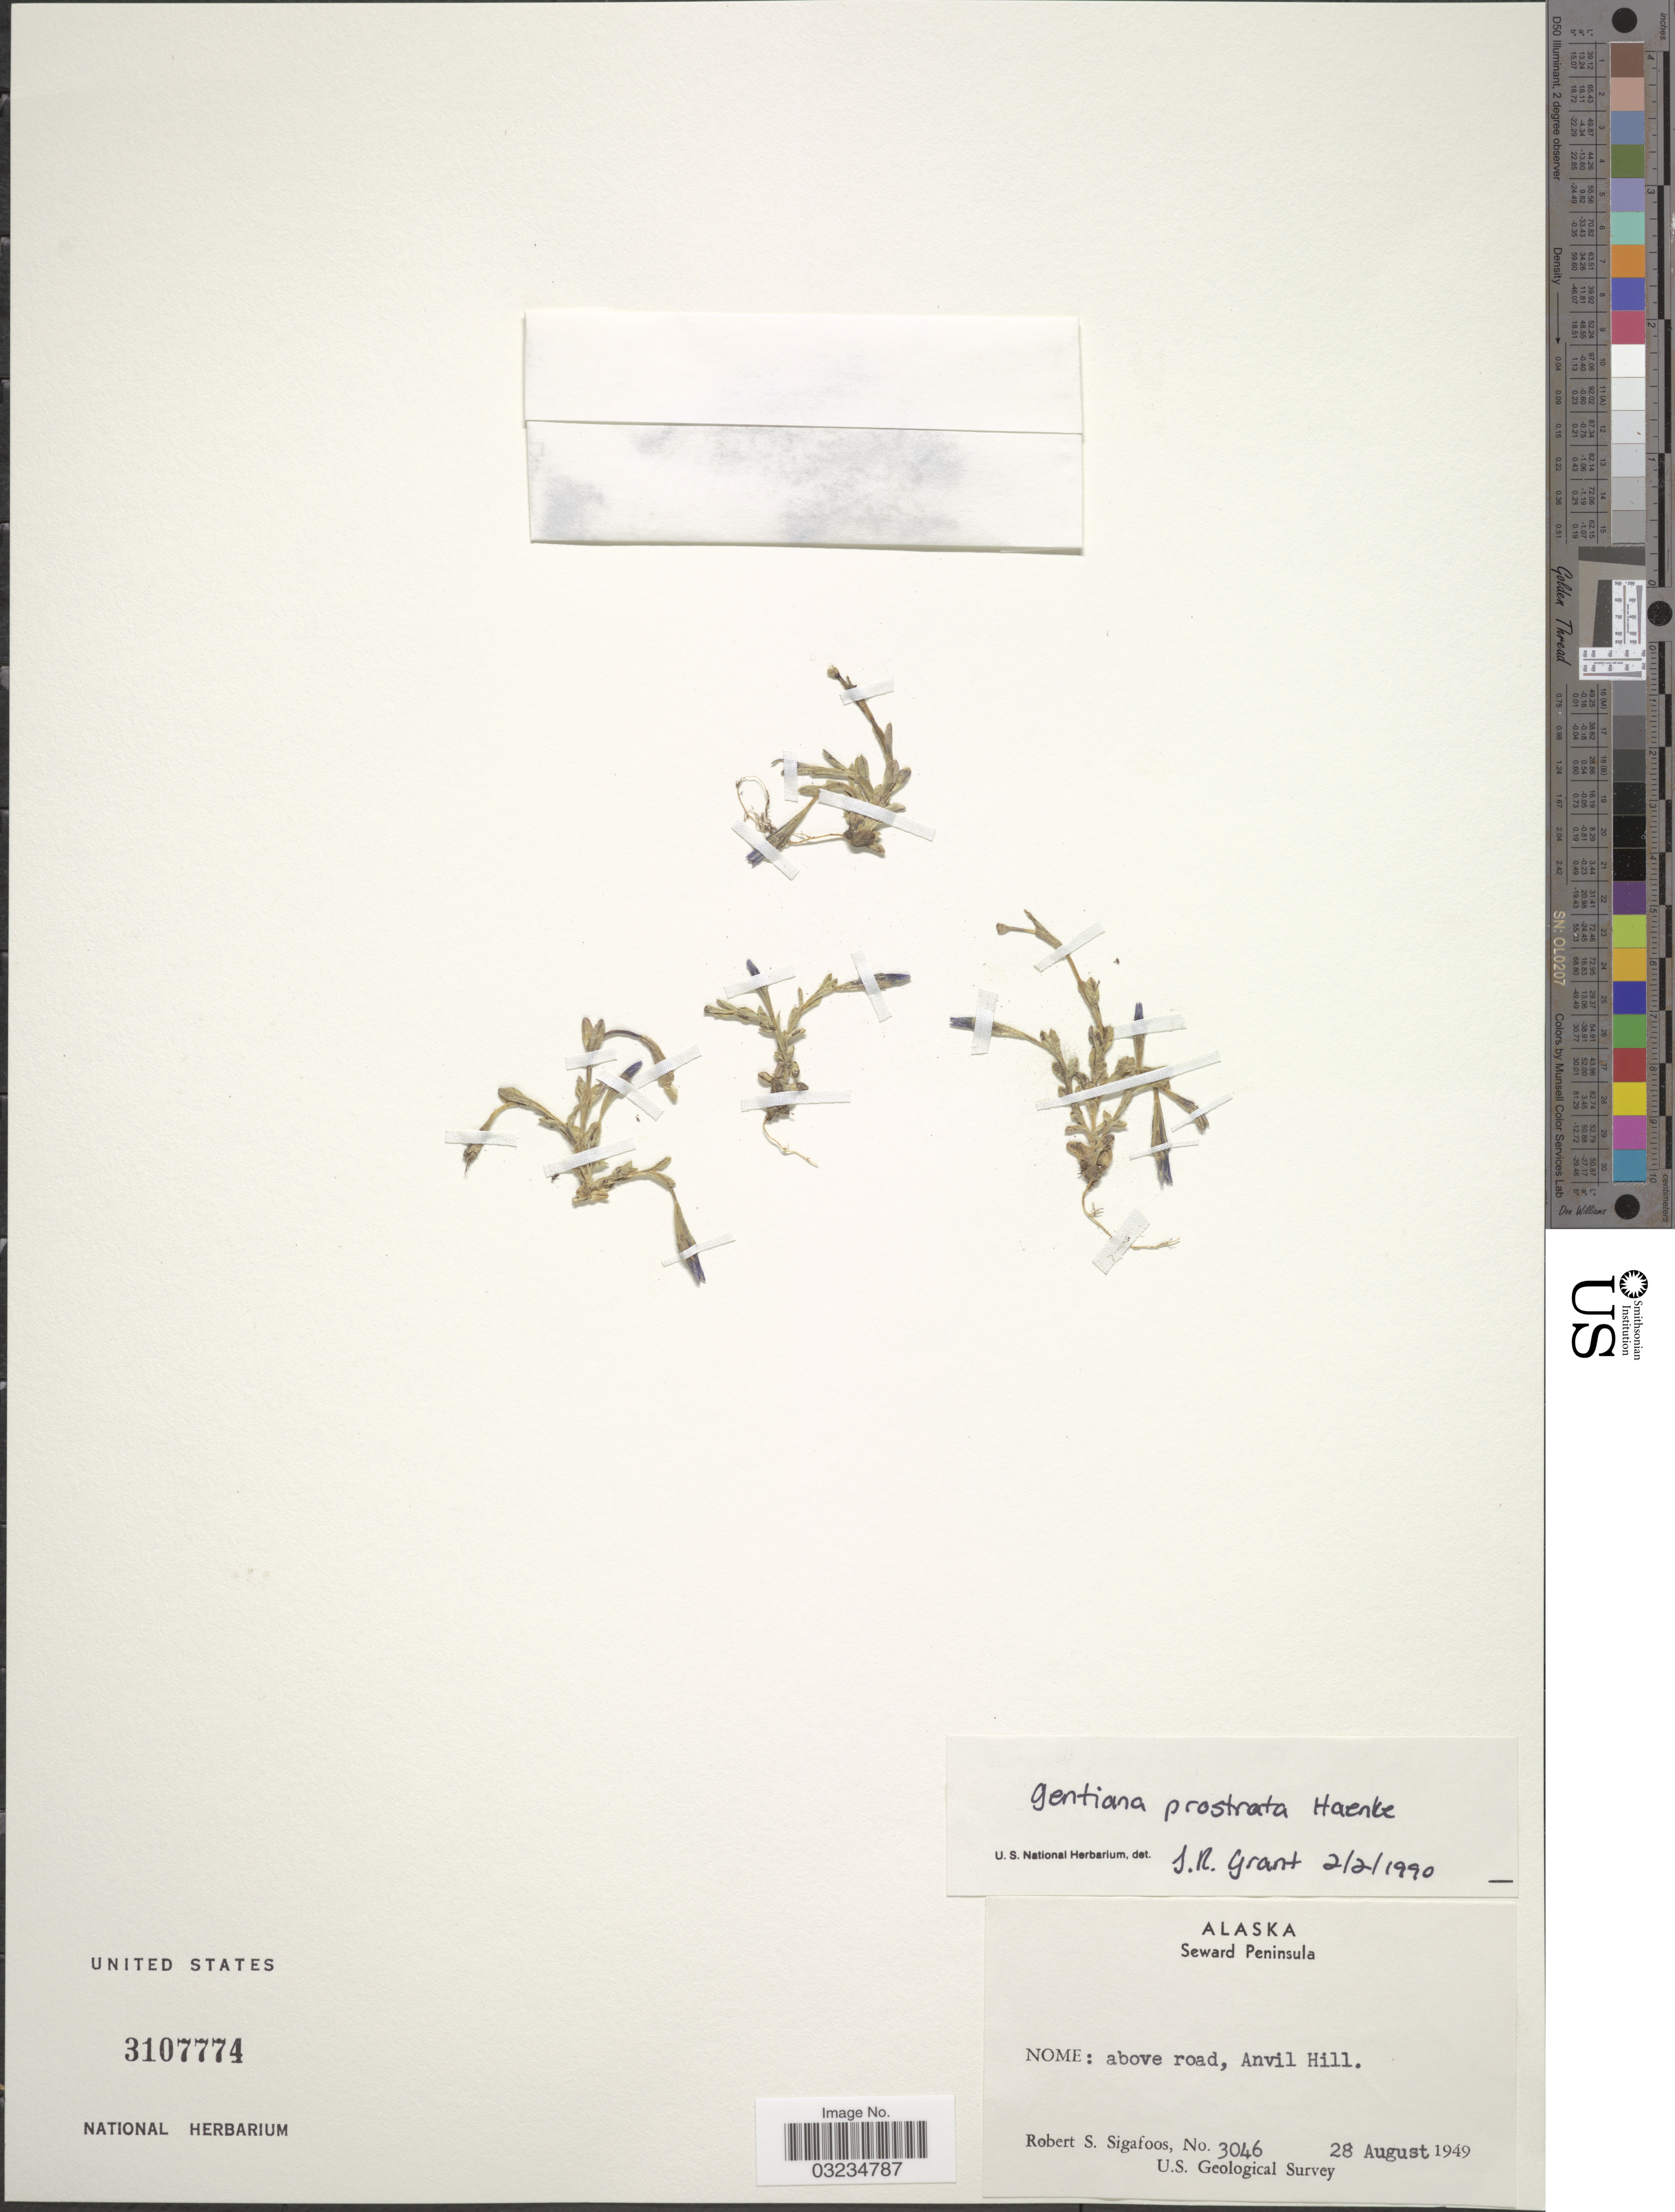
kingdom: Plantae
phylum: Tracheophyta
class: Magnoliopsida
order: Gentianales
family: Gentianaceae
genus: Gentiana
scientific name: Gentiana prostrata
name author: Haenke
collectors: R. Sigafoos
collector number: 3046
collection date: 1949-08-28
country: United States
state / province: Alaska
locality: Seward Peninsula. Nome: above road, Anvil Hill.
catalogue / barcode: US 3107774